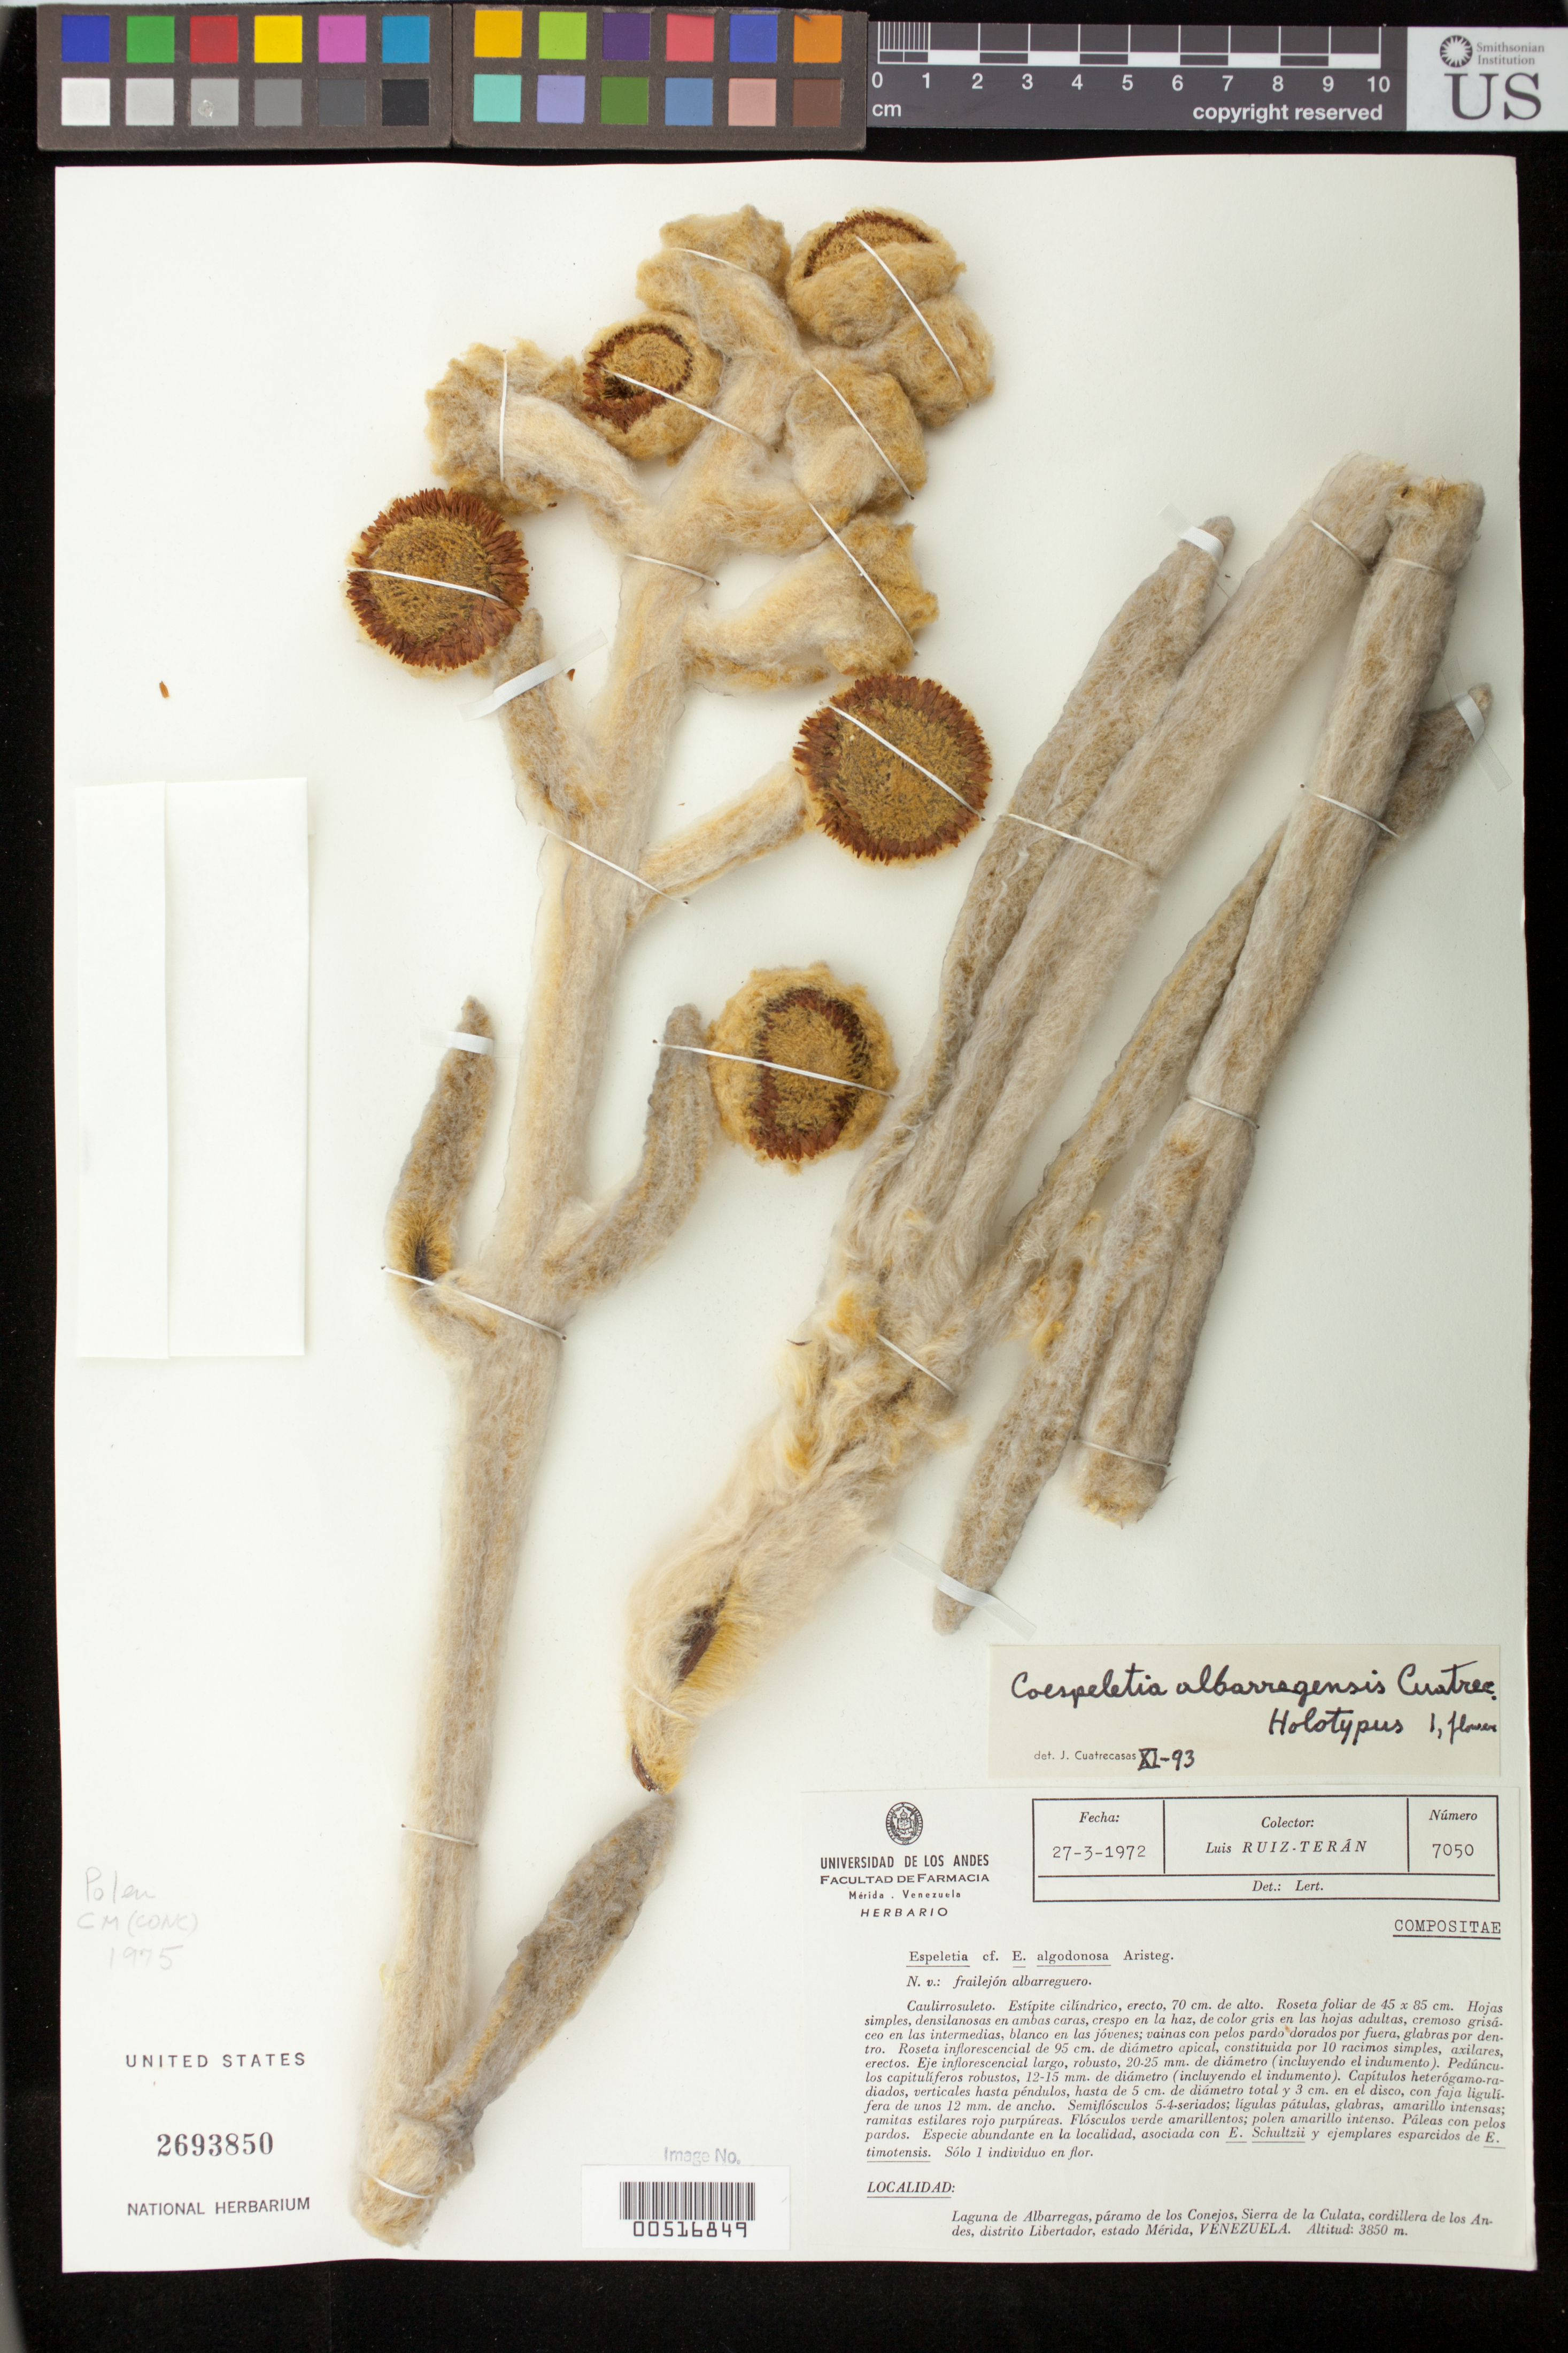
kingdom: Plantae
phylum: Tracheophyta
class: Magnoliopsida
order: Asterales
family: Asteraceae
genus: Coespeletia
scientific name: Coespeletia albarregensis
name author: Cuatrec.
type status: Holotype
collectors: L. E. Ruíz-Terán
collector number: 7050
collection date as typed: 27 Mar 1972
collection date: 1972-03-27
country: Venezuela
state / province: Mérida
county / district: Libertador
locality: Laguna de Albarregas, Páramo de Los Conejos, Sierra de La Culata, Cordillera de Los Andes.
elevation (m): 3850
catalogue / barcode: US 2693850